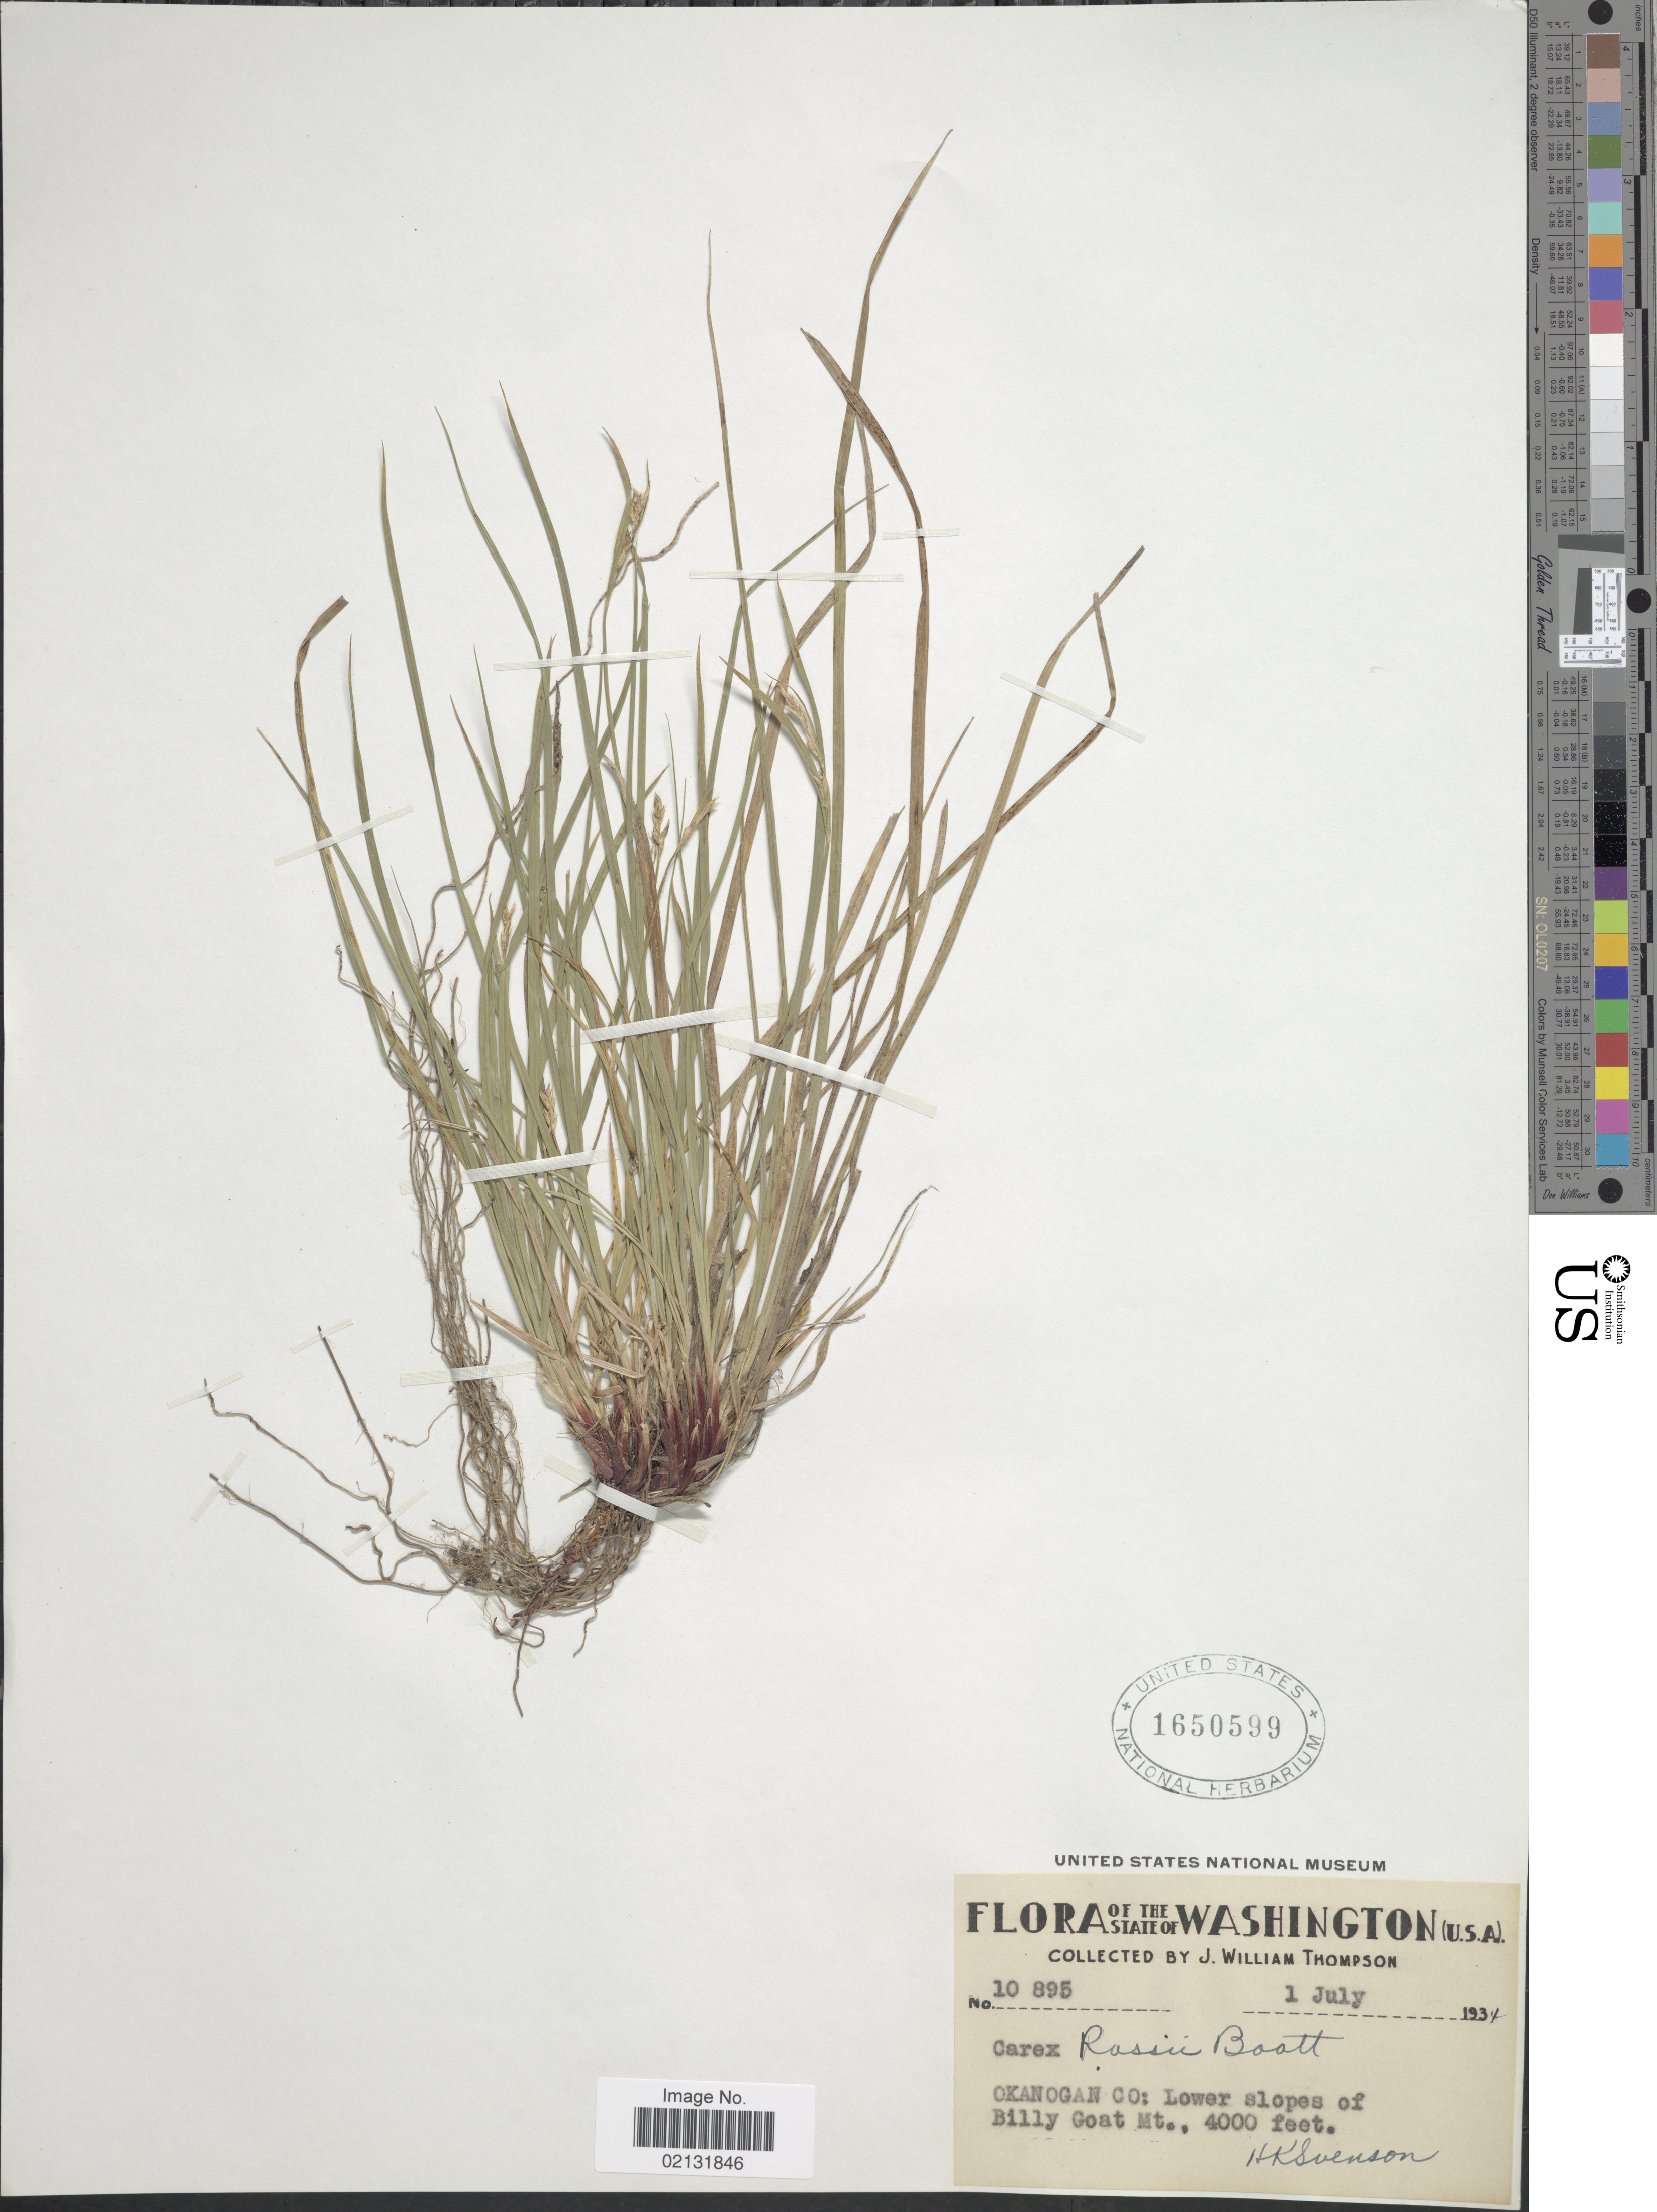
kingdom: Plantae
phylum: Tracheophyta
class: Liliopsida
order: Poales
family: Cyperaceae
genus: Carex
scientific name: Carex rossii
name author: Boott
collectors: J. W. Thompson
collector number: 10895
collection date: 1934-07-01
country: United States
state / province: Washington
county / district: Okanogan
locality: Okanogan Co: Lower slopes of Billy Goat Mt.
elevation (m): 1219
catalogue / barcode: US 1650599